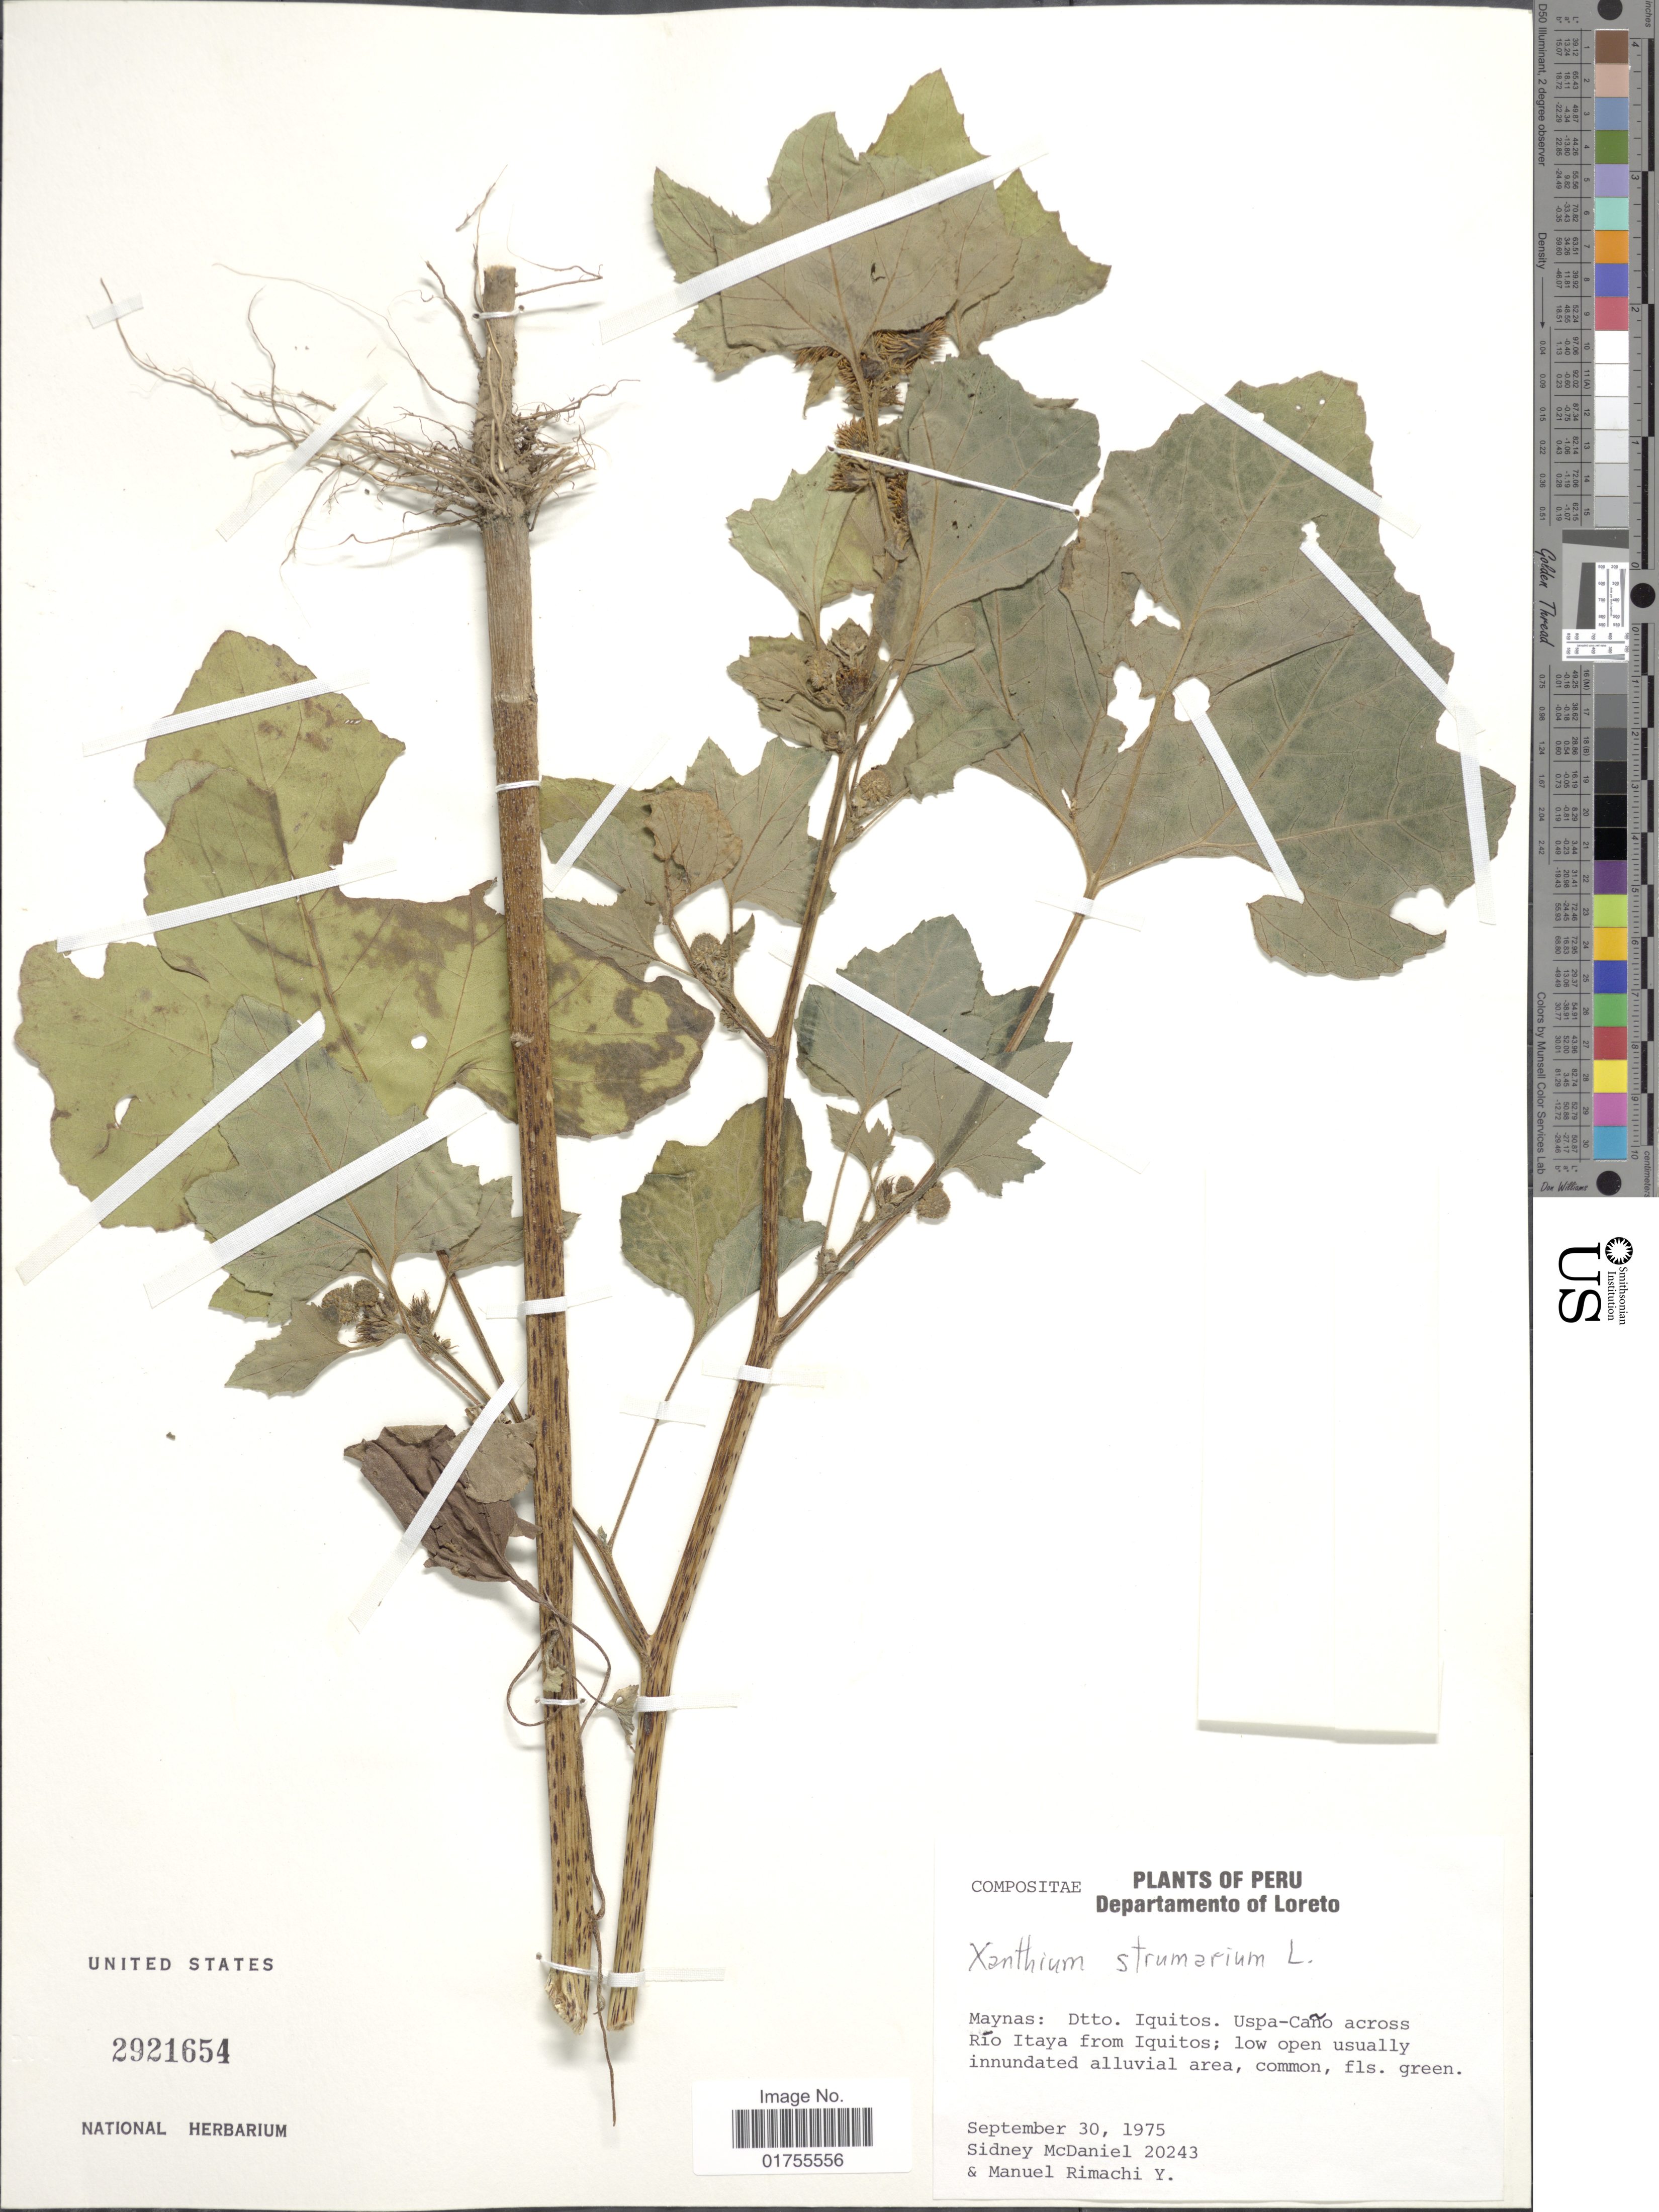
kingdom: Plantae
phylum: Tracheophyta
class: Magnoliopsida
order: Asterales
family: Asteraceae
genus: Xanthium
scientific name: Xanthium strumarium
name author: L.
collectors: S. McDaniel & M. Rimachi Y.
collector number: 20243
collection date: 1975-09-30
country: Peru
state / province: Loreto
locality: Departamento of Loreto, Maynas Dtto. Iquitos, Uspa-Caño across Rio Itaya from Iquitos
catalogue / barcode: US 2921654